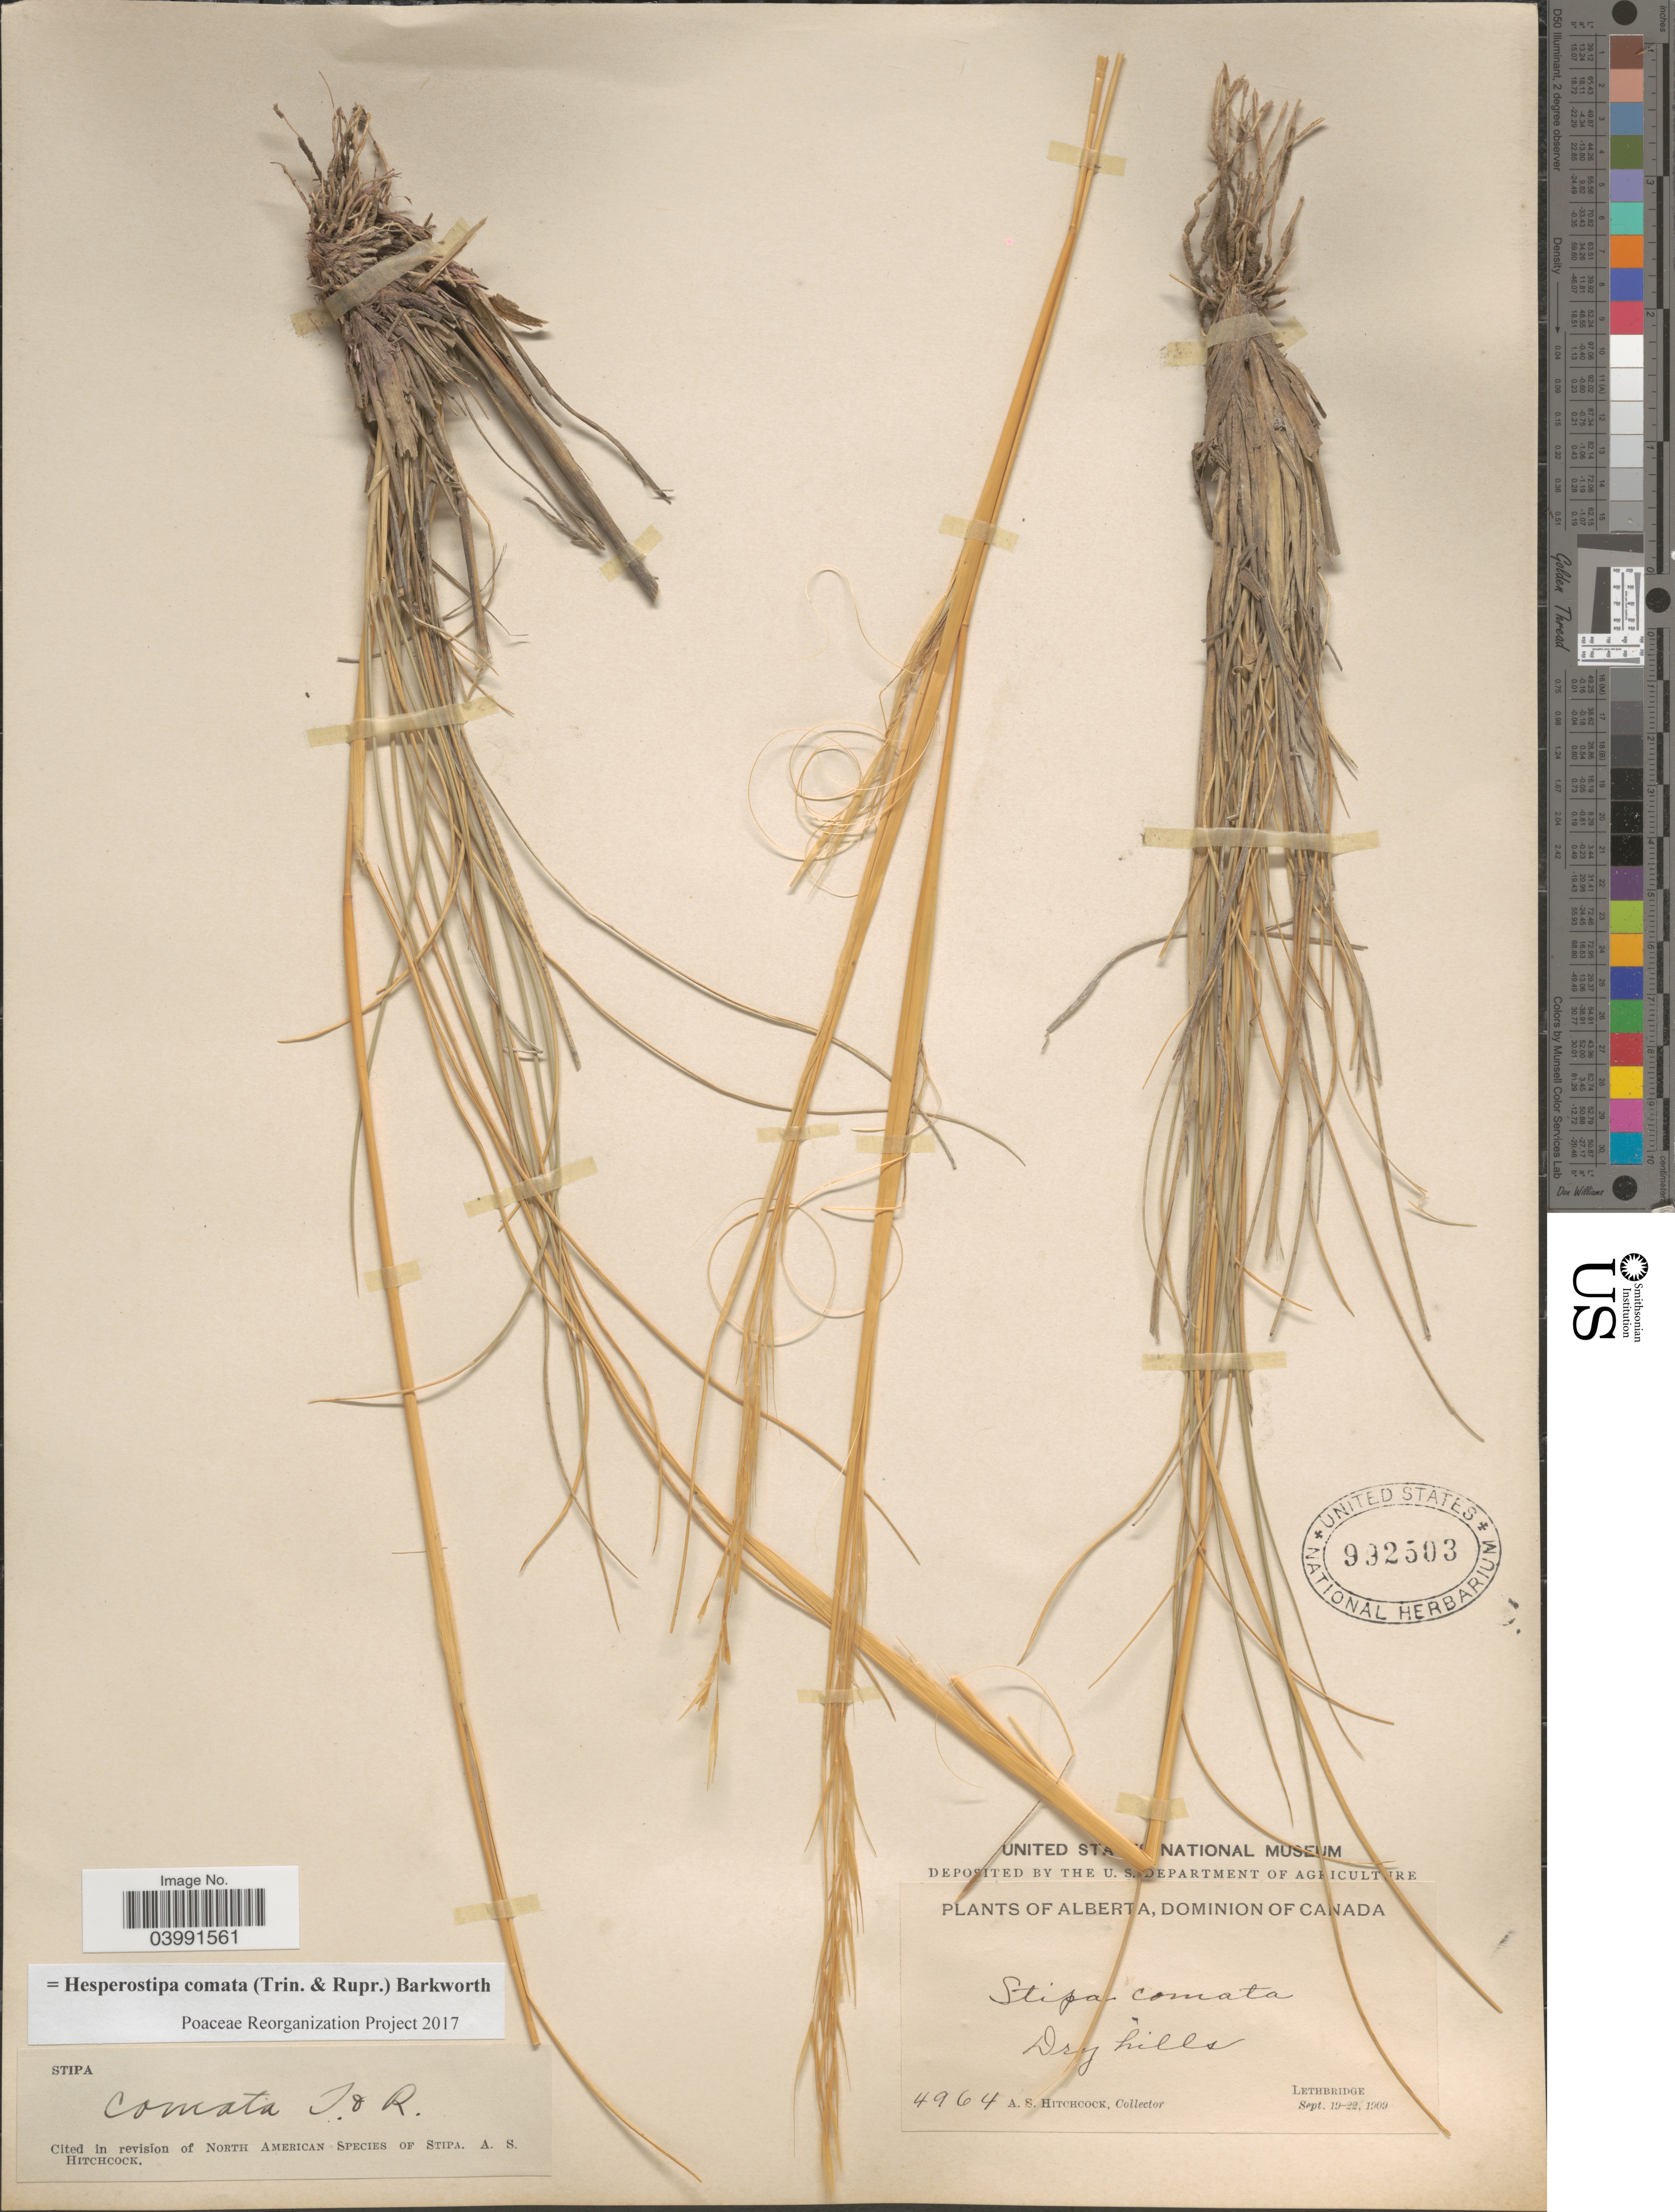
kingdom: Plantae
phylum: Tracheophyta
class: Liliopsida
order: Poales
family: Poaceae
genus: Hesperostipa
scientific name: Hesperostipa comata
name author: (Trin. & Rupr.) Barkworth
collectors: A. S. Hitchcock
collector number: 4964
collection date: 1909-09-19/1909-09-22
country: Canada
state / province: Alberta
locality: Dominion of Canada. Lethbridge.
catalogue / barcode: US 992503